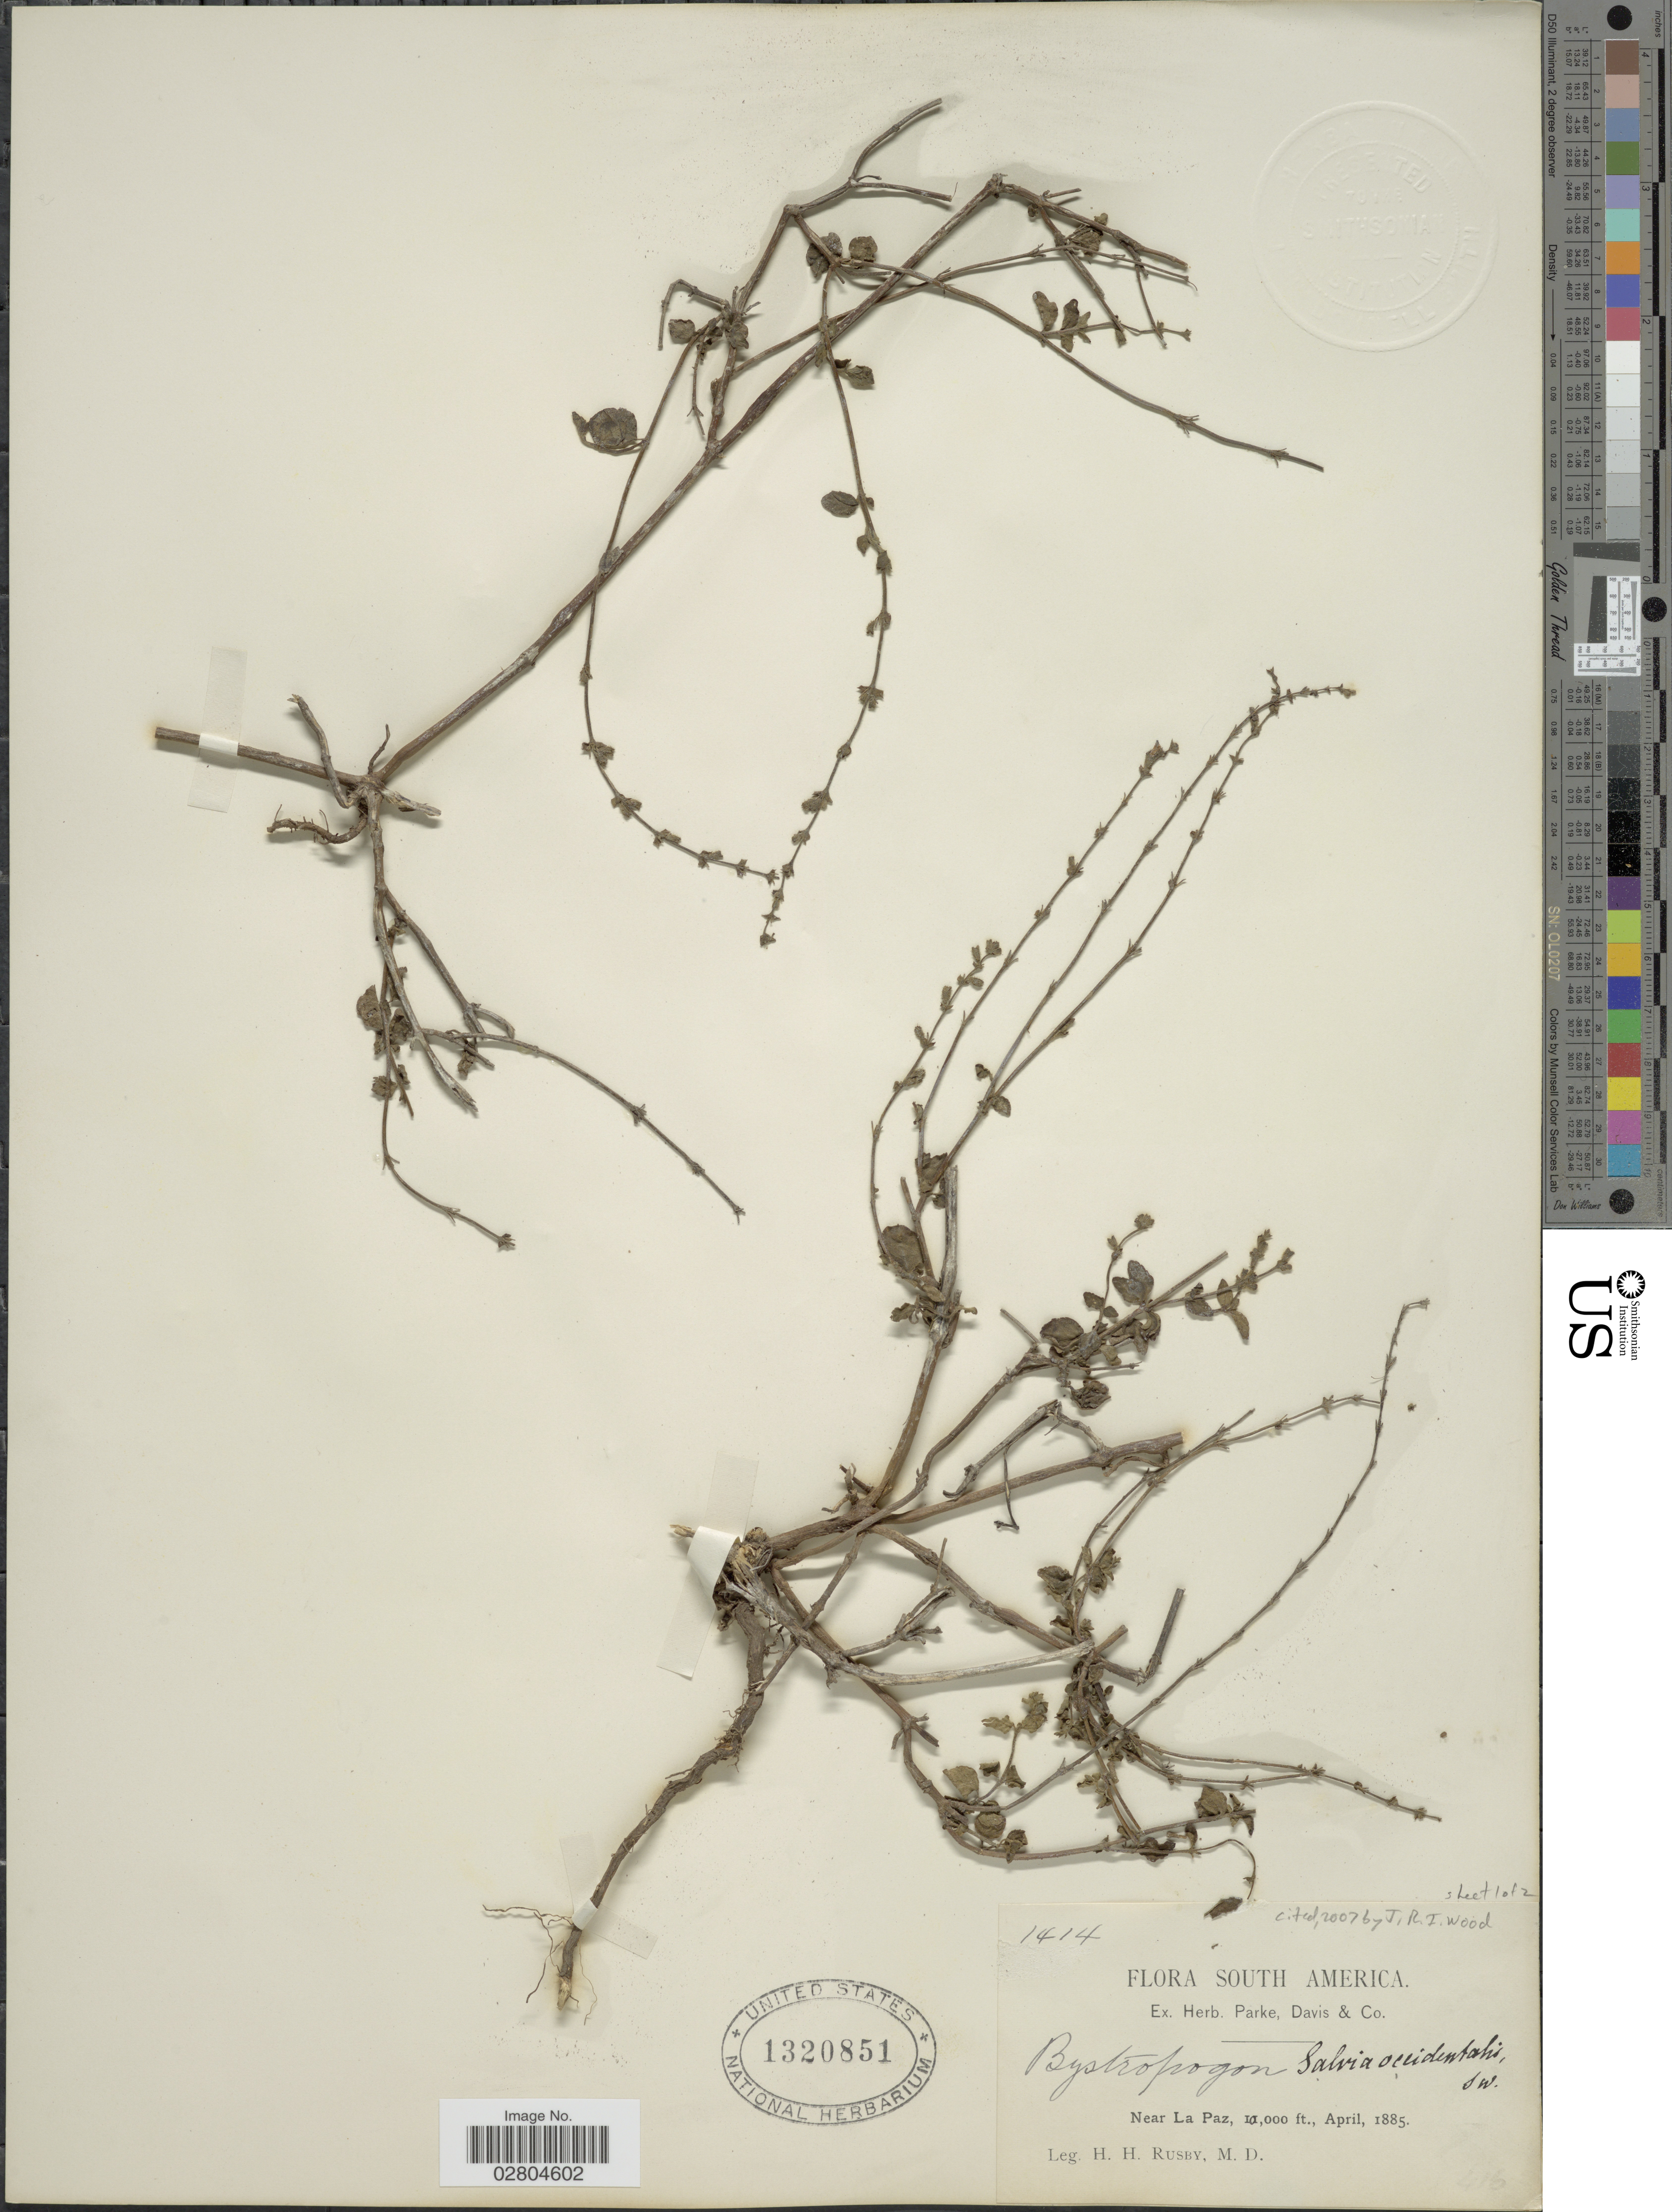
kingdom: Plantae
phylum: Tracheophyta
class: Magnoliopsida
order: Lamiales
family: Lamiaceae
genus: Salvia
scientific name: Salvia occidentalis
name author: Sw.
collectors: H. H. Rusby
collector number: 1414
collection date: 1885-04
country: Bolivia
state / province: La Paz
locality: Near La Paz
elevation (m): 3048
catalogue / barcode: US 1320851